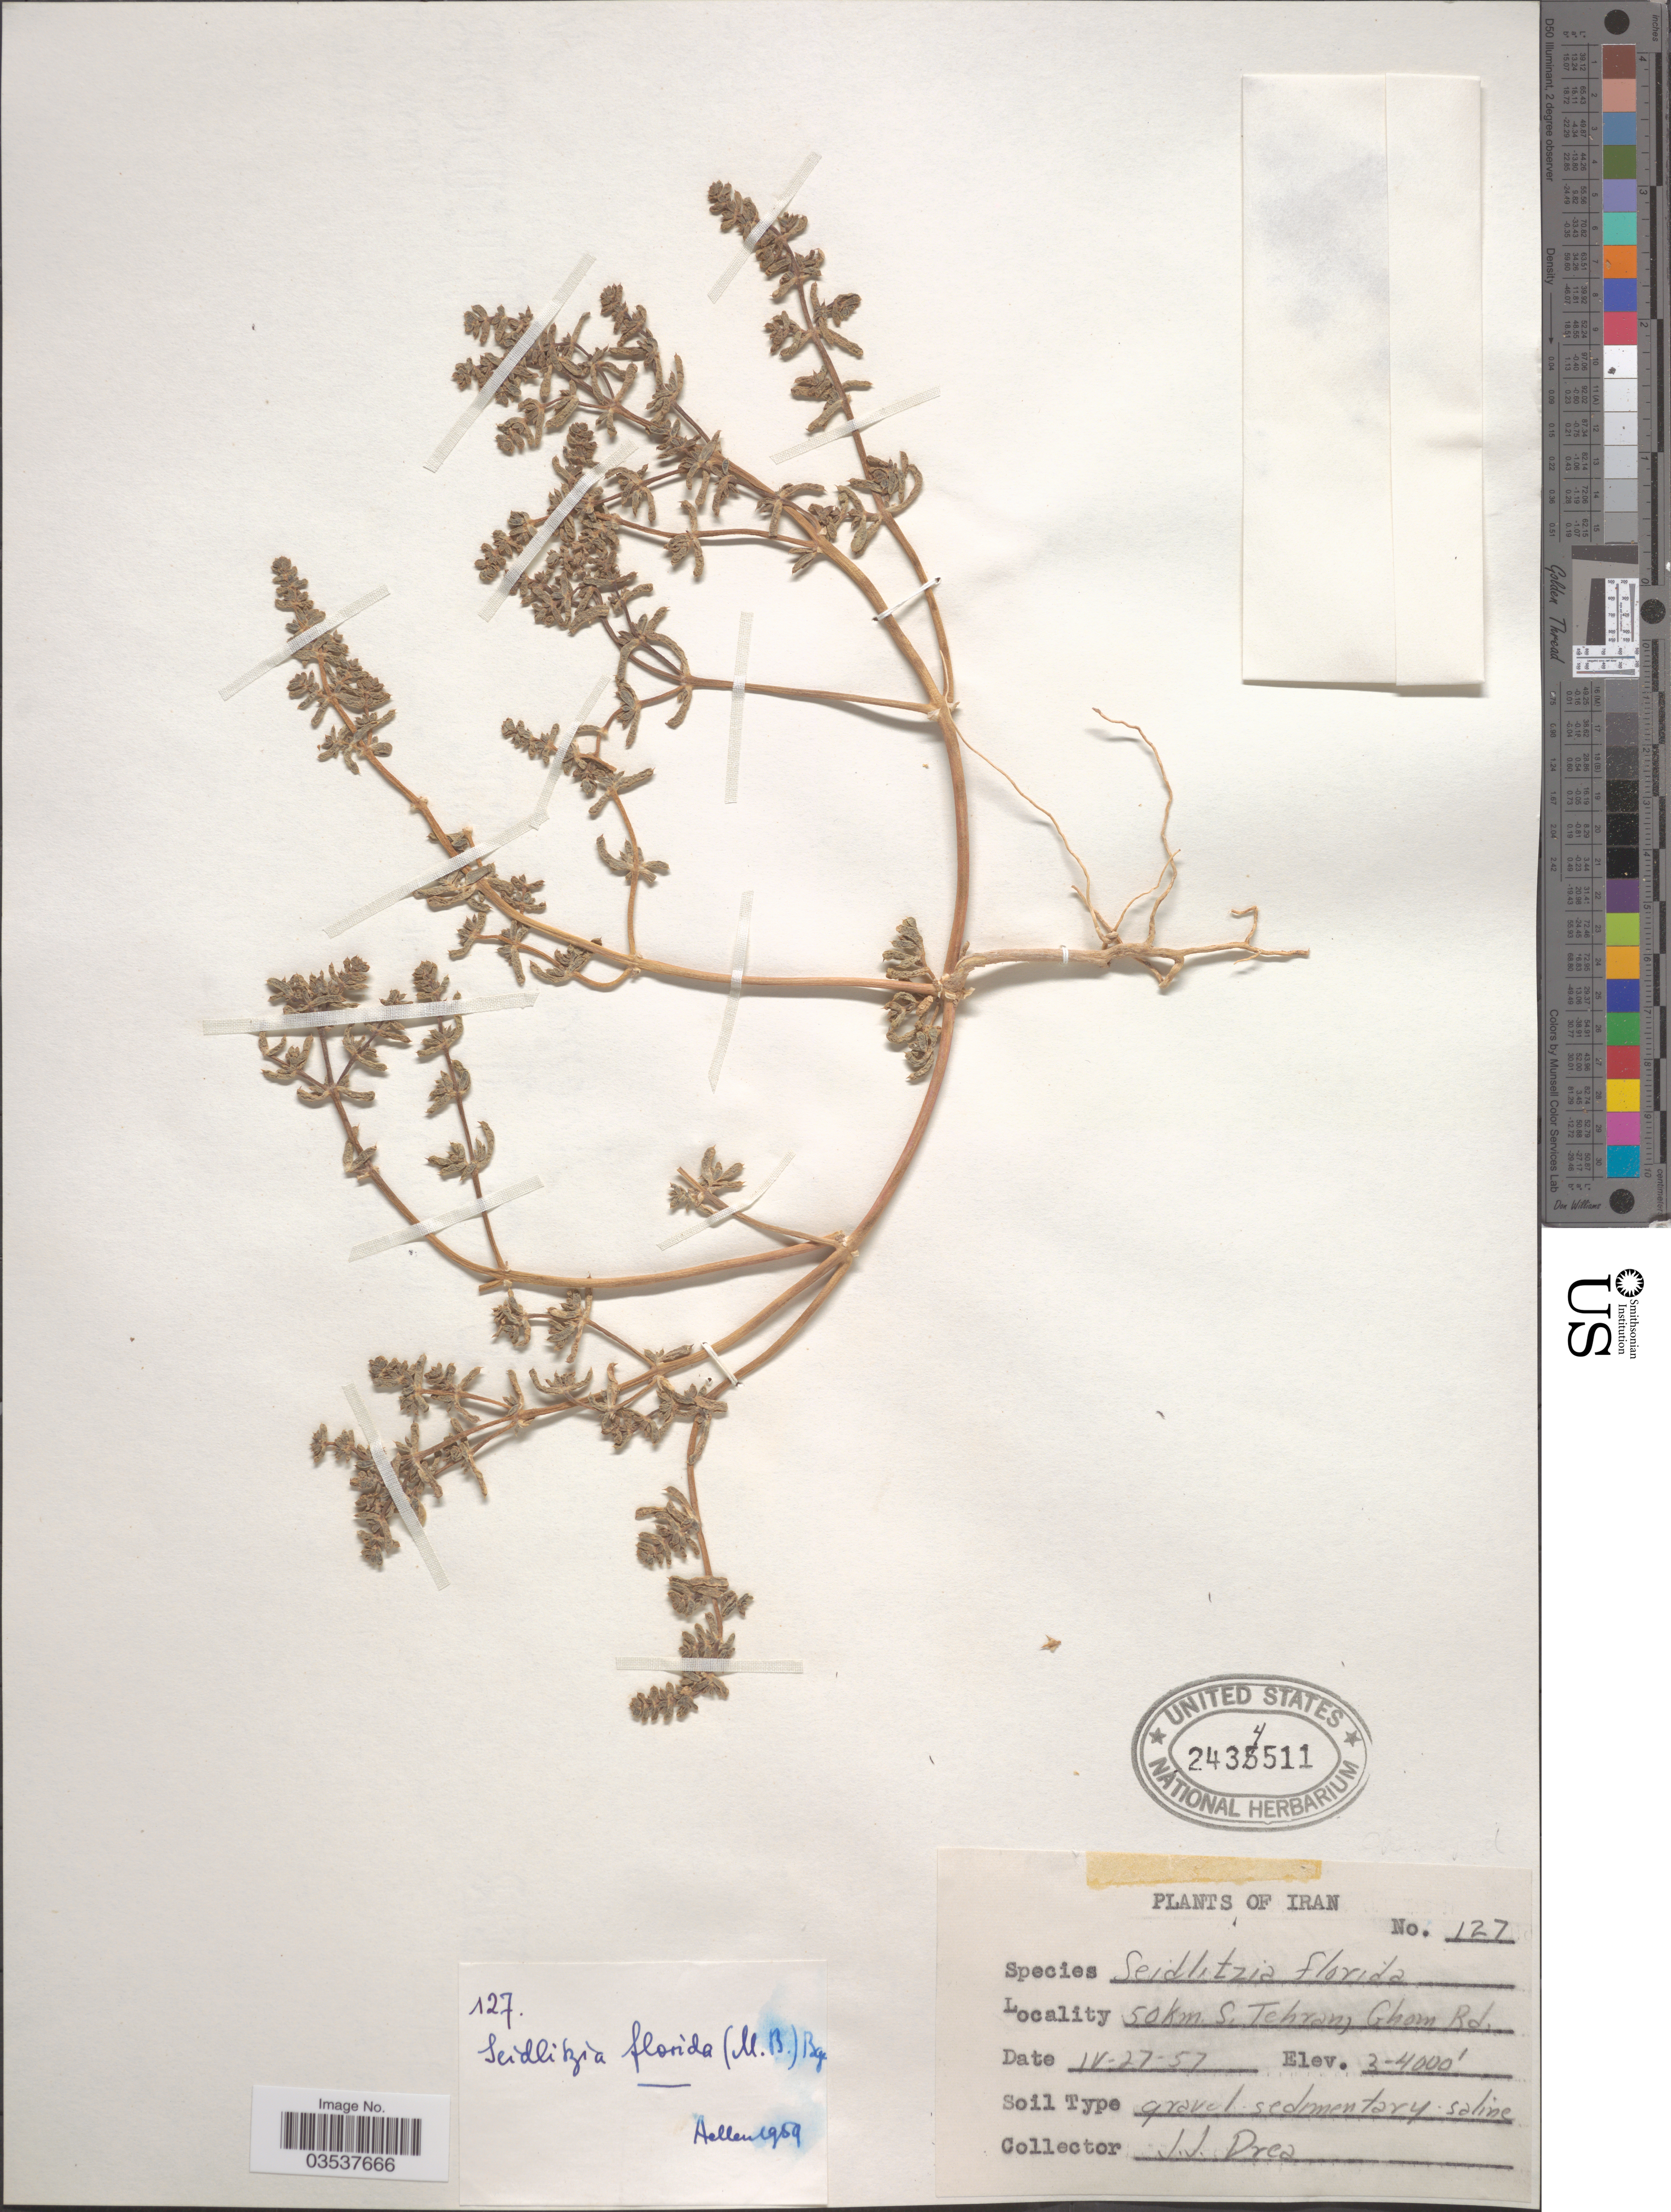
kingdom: Plantae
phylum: Tracheophyta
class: Magnoliopsida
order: Caryophyllales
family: Amaranthaceae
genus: Soda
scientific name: Soda florida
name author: (M. Bieb.) Akhani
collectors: J. Drea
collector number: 127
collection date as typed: Transcribed d/m/y: 27/4/57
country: Iran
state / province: Tehran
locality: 50 Km. S. Tehran, Ghom Rd.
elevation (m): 914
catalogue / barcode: US 2434511